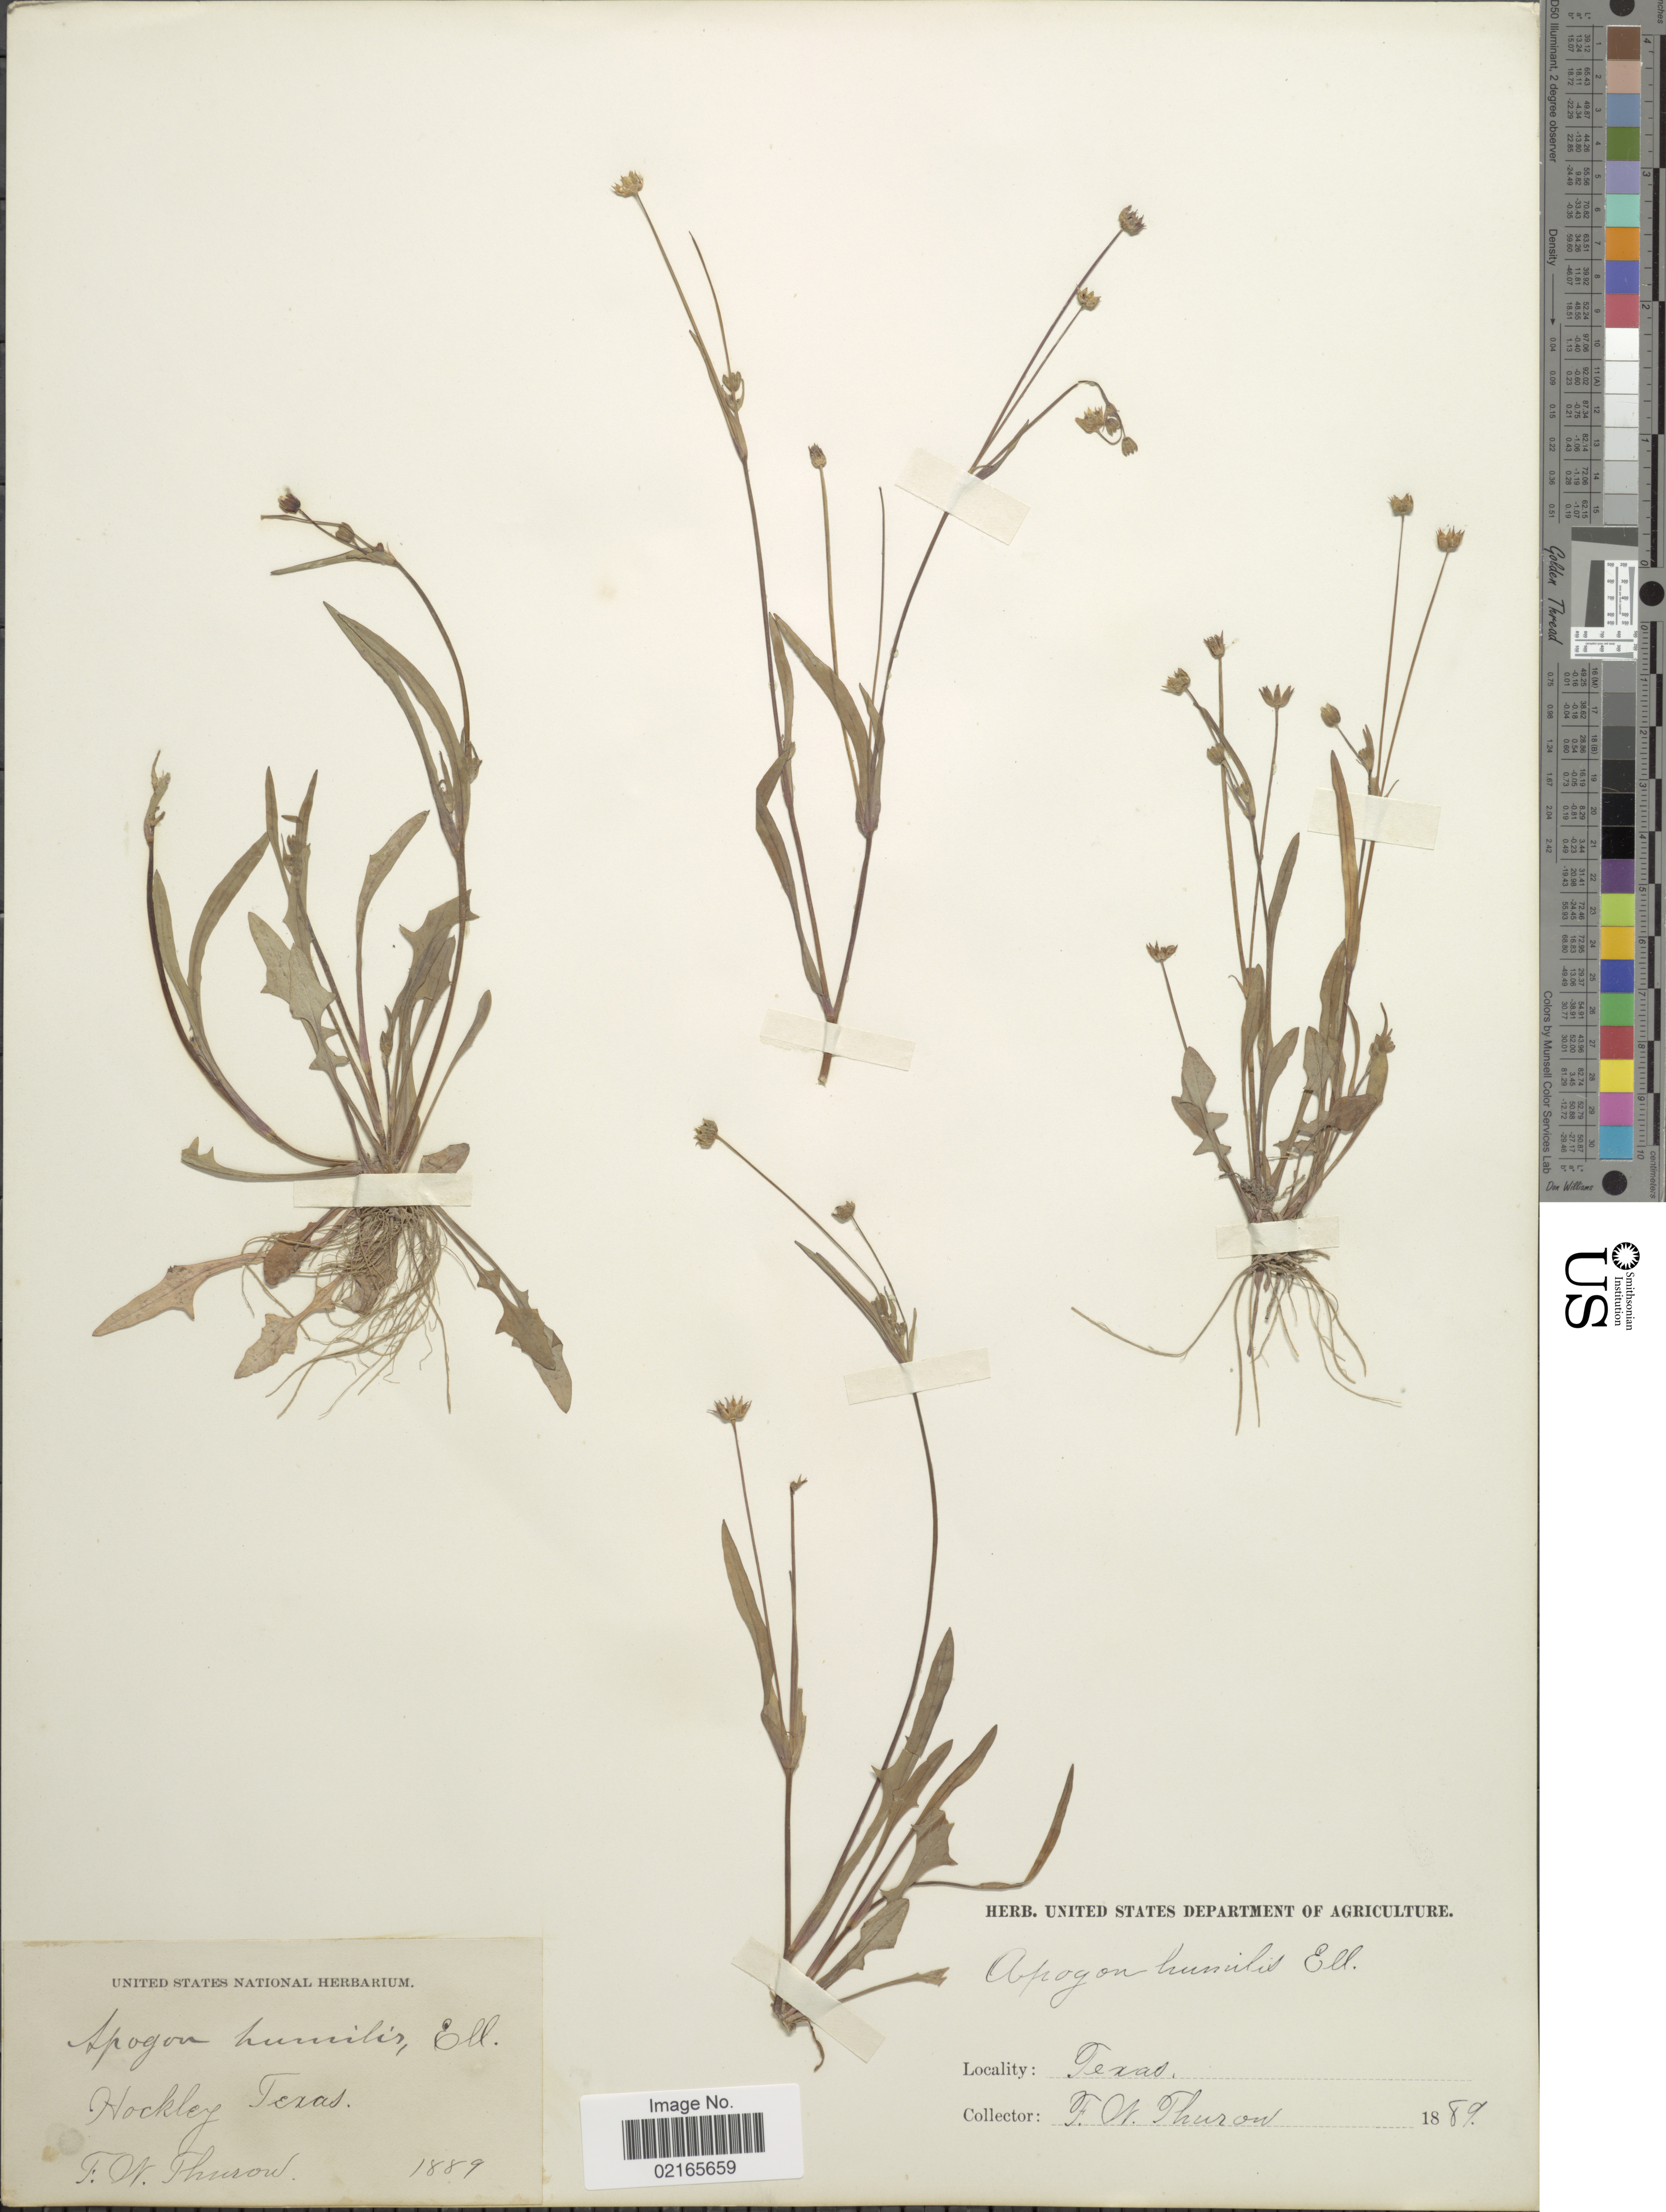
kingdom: Plantae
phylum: Tracheophyta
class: Magnoliopsida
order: Asterales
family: Asteraceae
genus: Krigia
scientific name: Krigia oppositifolia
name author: Raf.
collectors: F. W. Thurow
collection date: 1889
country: United States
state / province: Texas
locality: Hockley